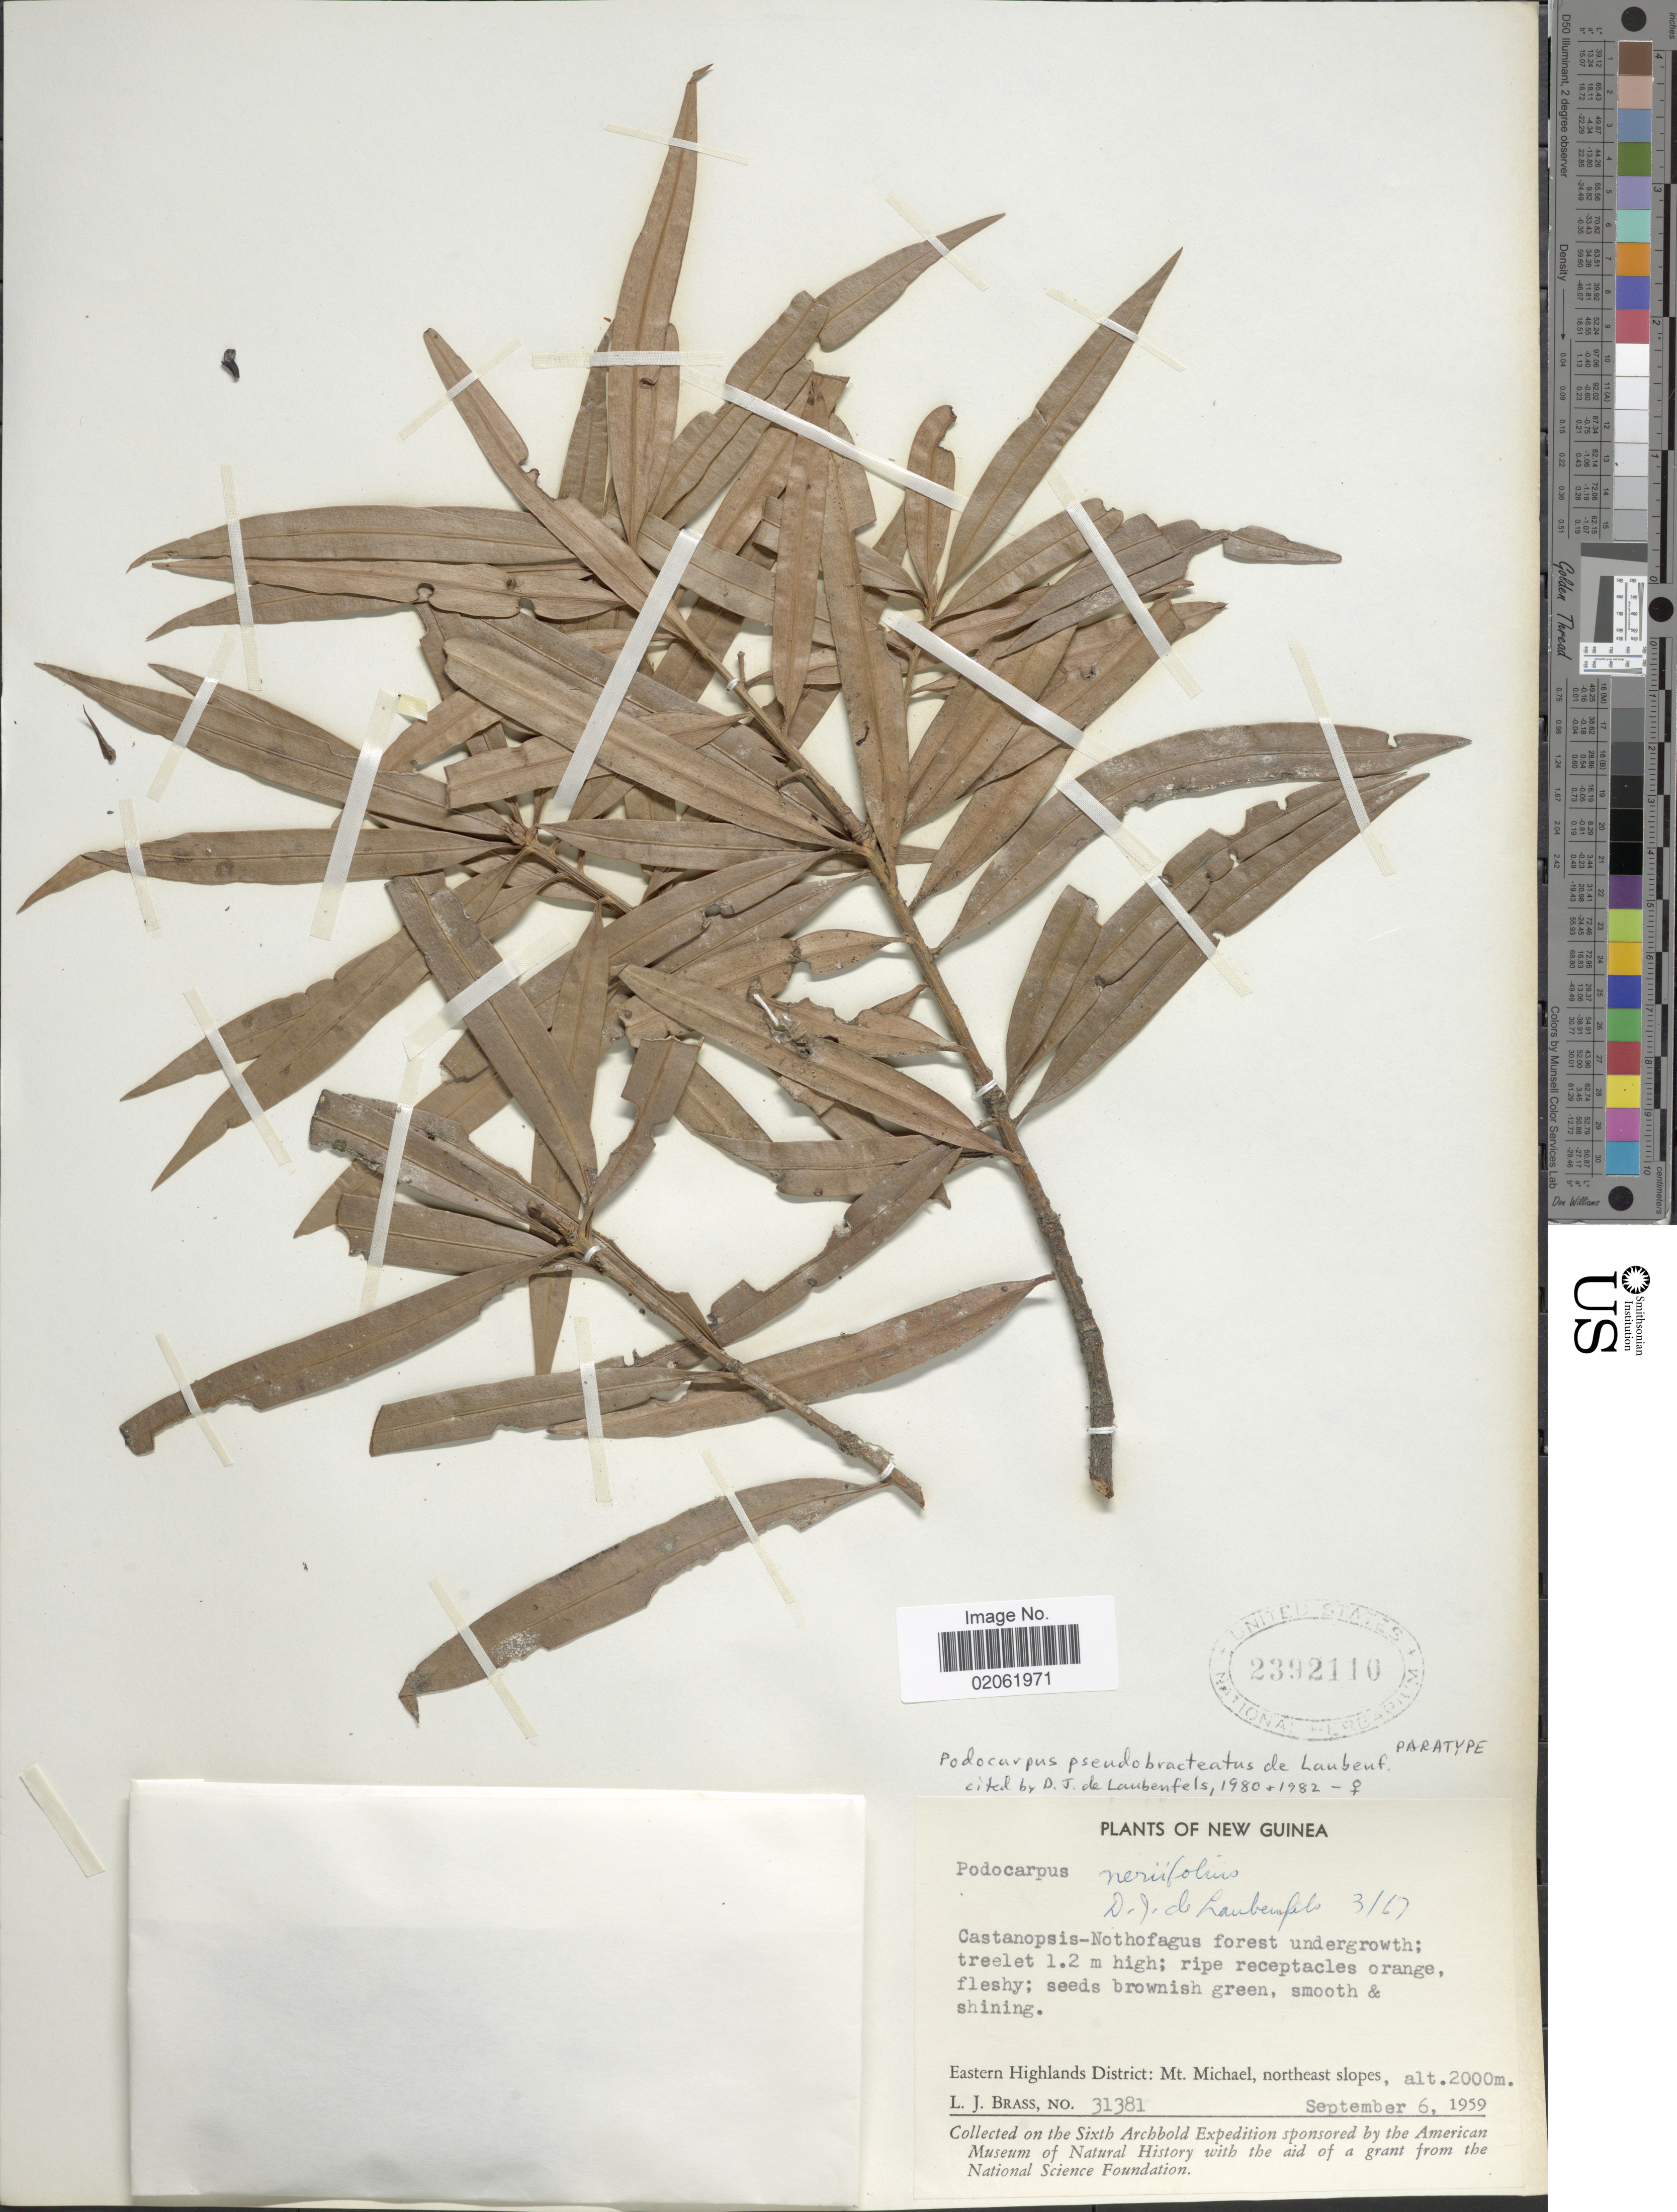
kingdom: Plantae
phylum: Tracheophyta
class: Pinopsida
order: Pinales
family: Podocarpaceae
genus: Podocarpus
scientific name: Podocarpus pseudobracteatus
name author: de Laub.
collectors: L. J. Brass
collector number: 31381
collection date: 1959-09-06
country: Papua New Guinea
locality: New Guinea. Eastern Highlands District: Mt. Michael, northeast slopes.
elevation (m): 2000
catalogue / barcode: US 2392110